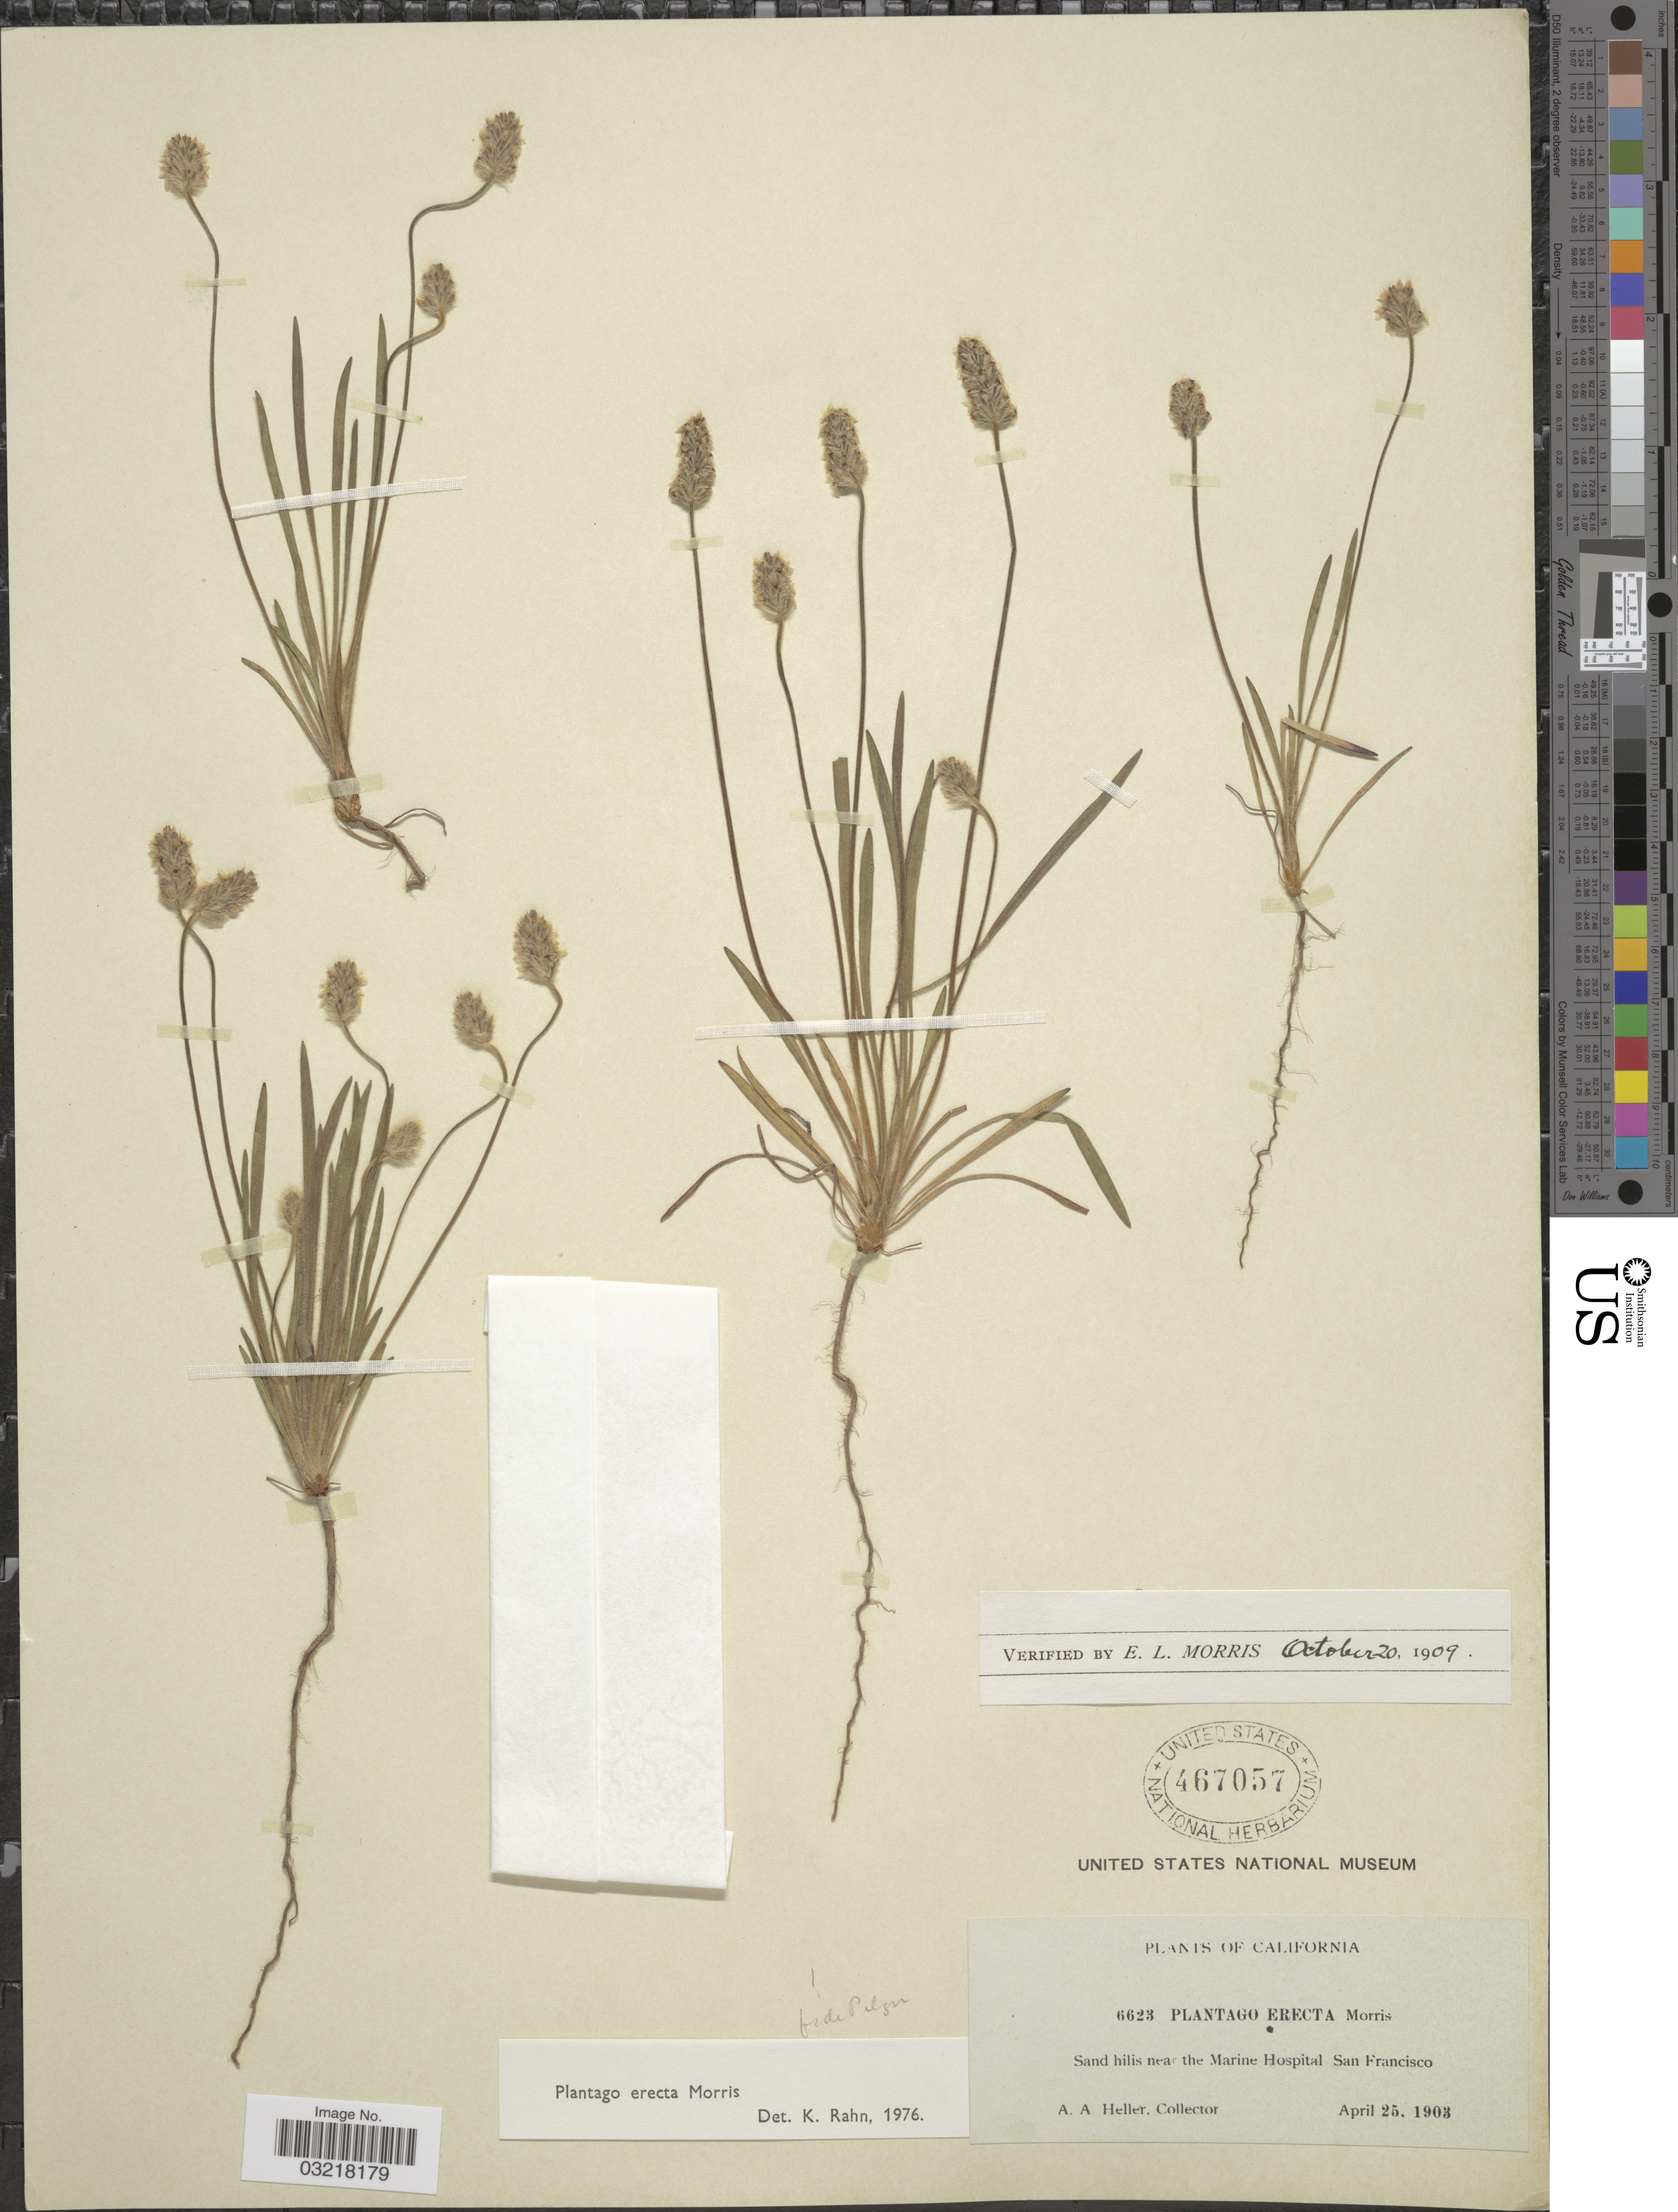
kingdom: Plantae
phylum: Tracheophyta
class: Magnoliopsida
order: Lamiales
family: Plantaginaceae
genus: Plantago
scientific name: Plantago erecta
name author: Morris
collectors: A. A. Heller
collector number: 6623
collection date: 1903-04-25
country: United States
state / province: California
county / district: San Francisco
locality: Sand hills near the Marine Hospital San Francisco.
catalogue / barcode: US 467057